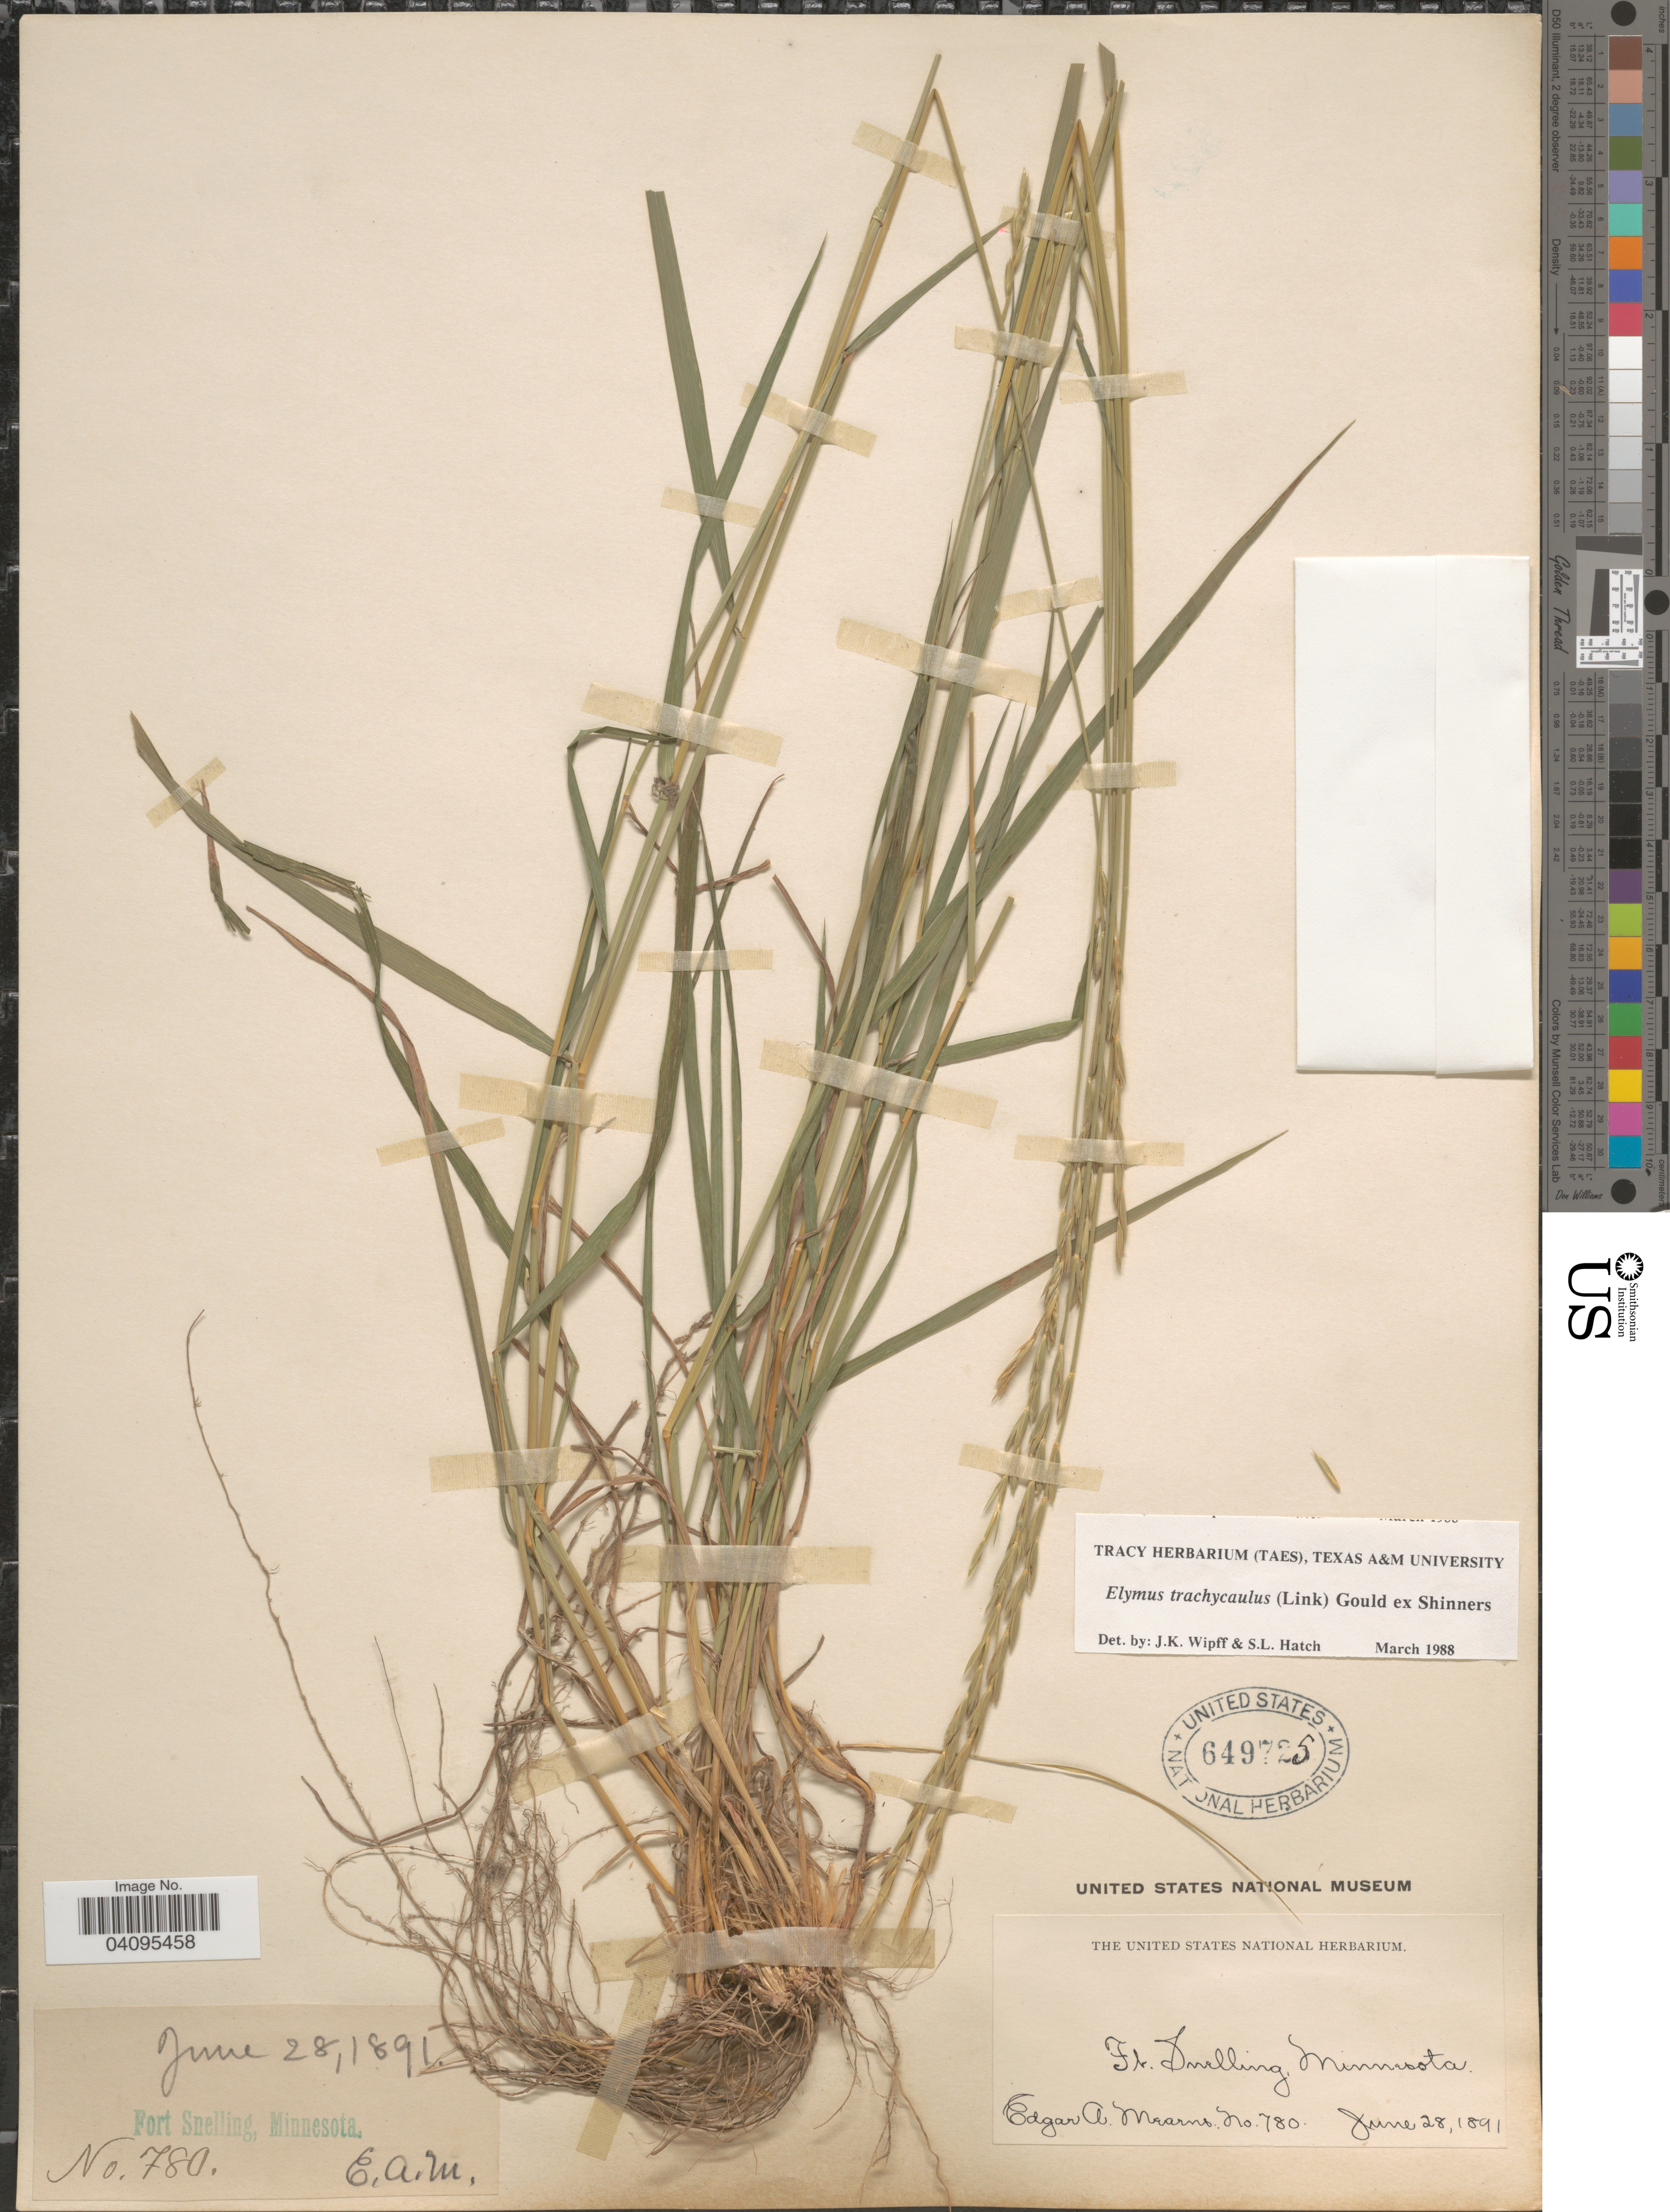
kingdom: Plantae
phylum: Tracheophyta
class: Liliopsida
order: Poales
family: Poaceae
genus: Elymus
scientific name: Elymus trachycaulus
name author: (Link) Gould ex Shinners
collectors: E. A. Mearns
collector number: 780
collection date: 1891-06-28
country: United States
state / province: Minnesota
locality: Ft. Snelling.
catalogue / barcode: US 649725